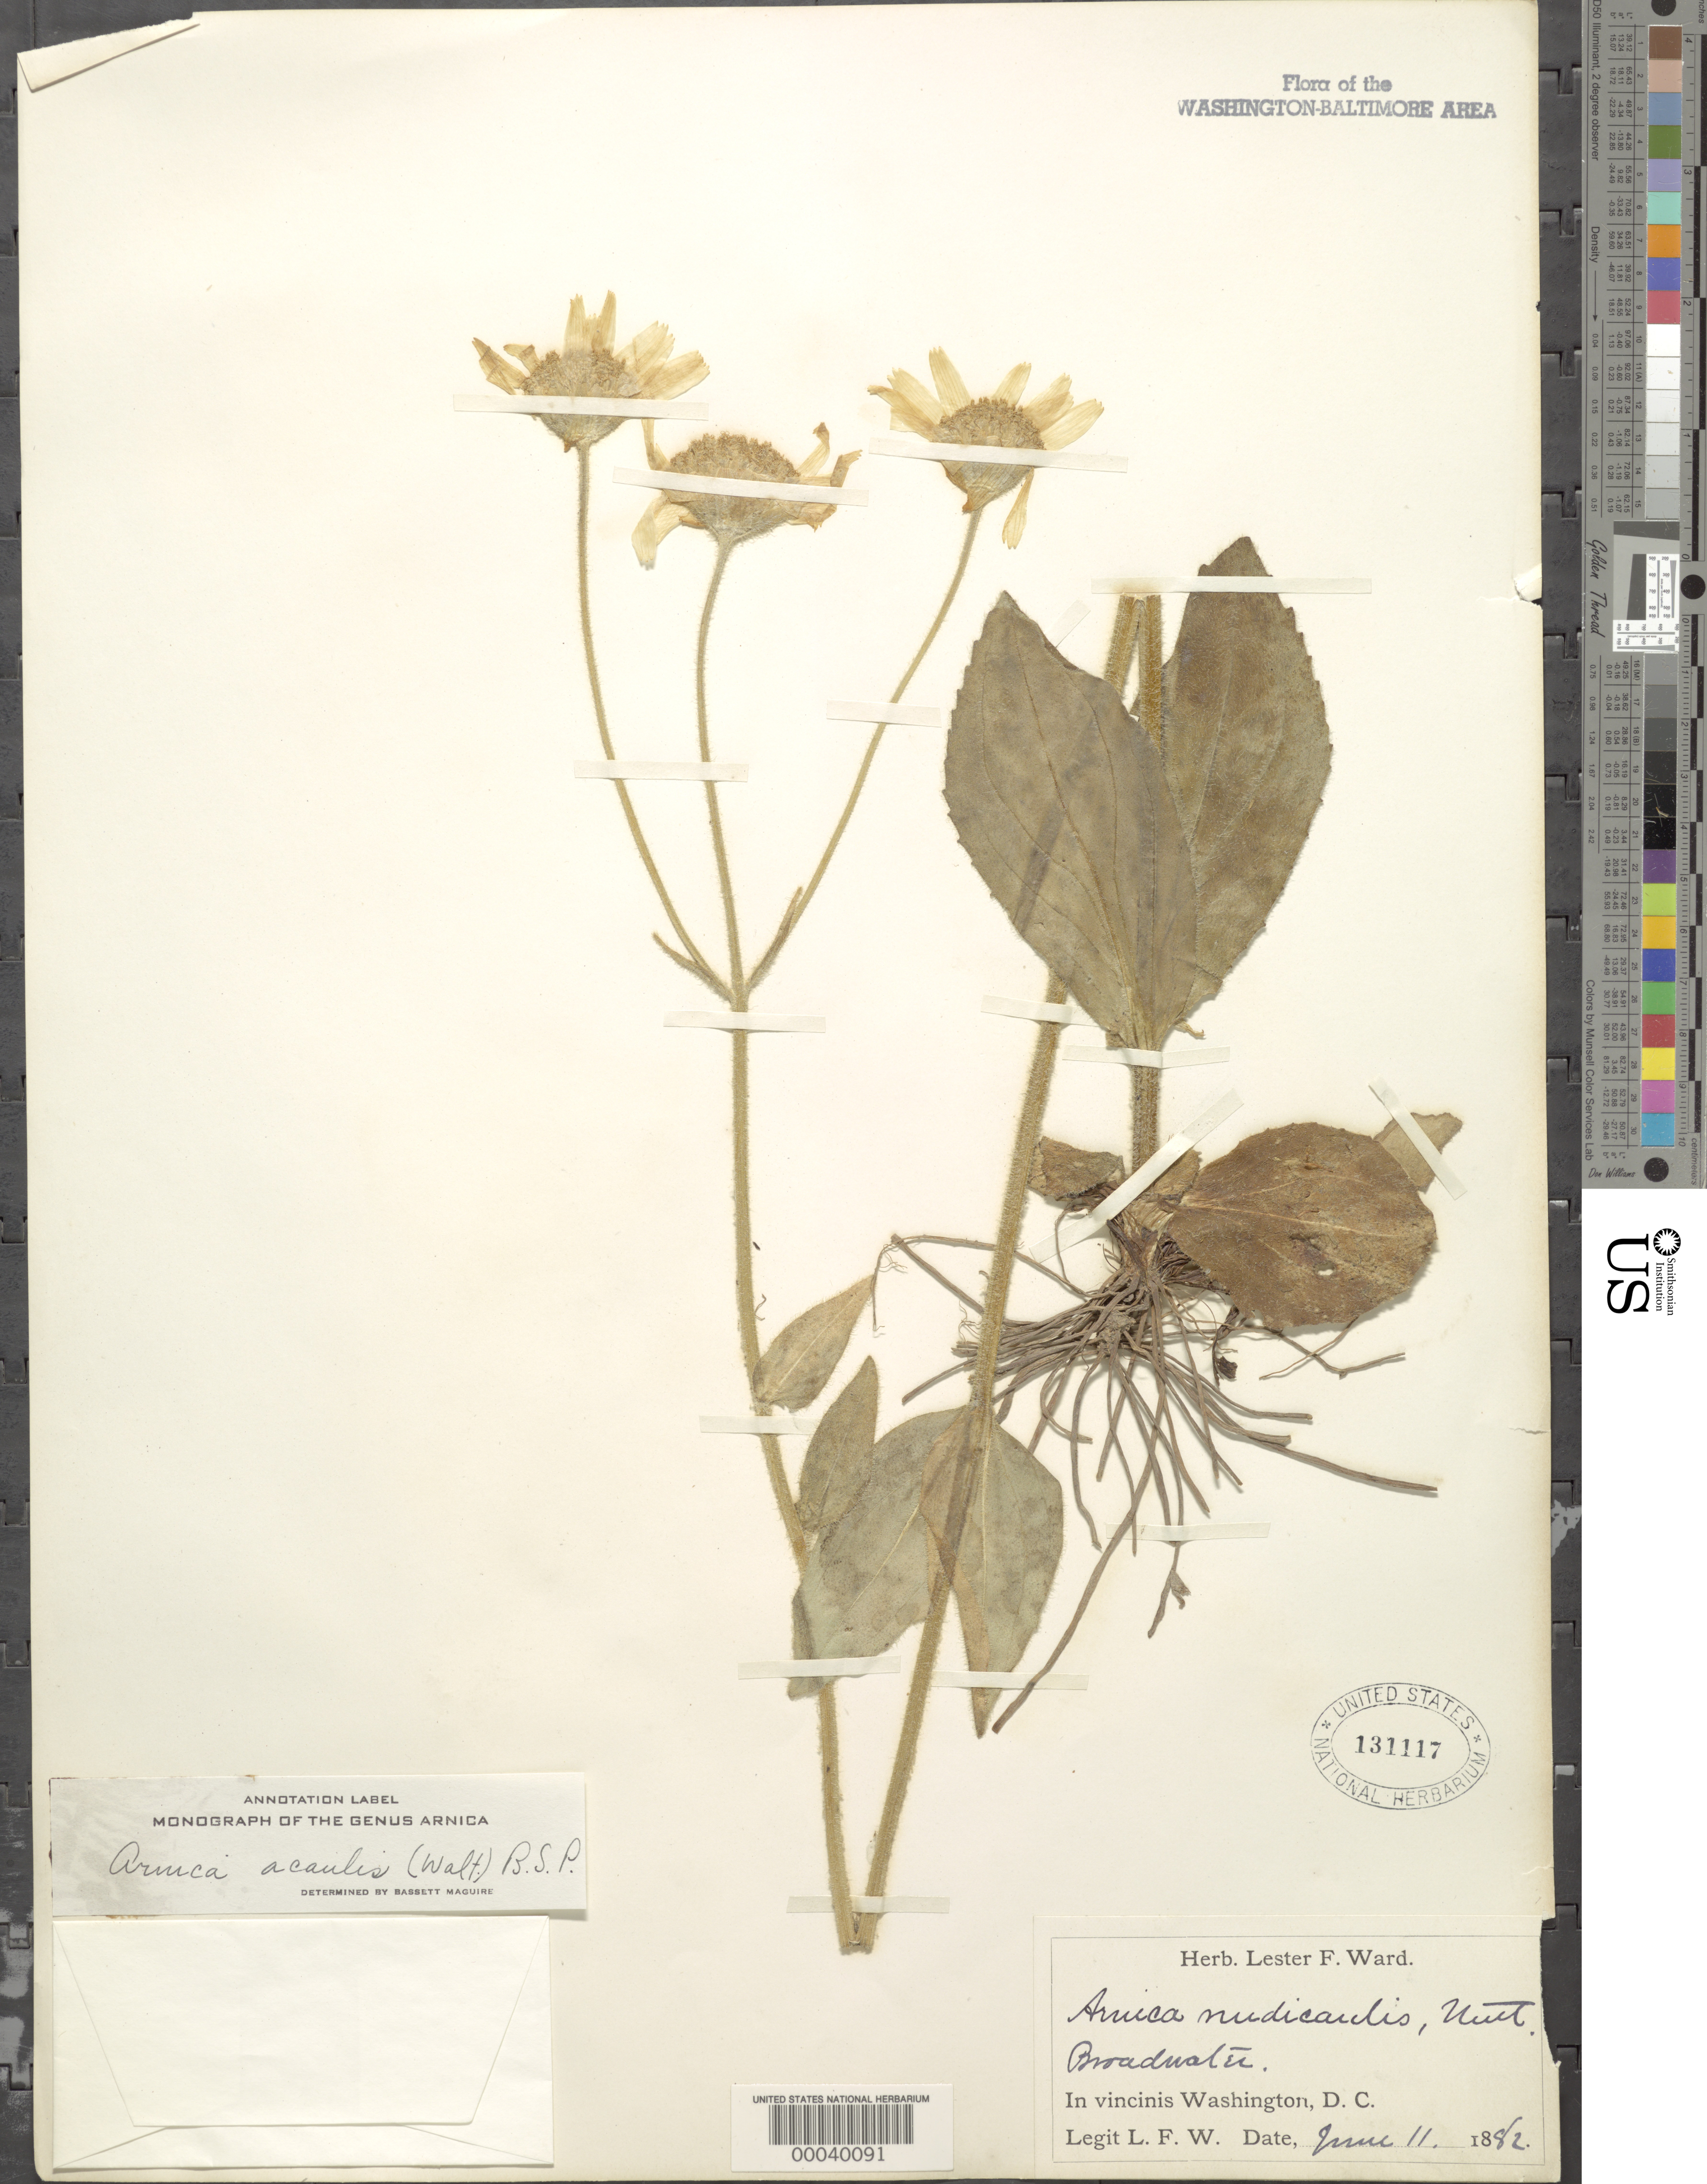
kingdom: Plantae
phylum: Tracheophyta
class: Magnoliopsida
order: Asterales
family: Asteraceae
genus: Arnica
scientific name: Arnica acaulis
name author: (Walter) Britton, Stearns & Poggenb.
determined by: Maguire, Bassett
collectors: L. F. Ward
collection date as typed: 11 Jun 1882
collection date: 1882-06-11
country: United States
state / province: Maryland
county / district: Montgomery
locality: Widewater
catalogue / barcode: US 131117